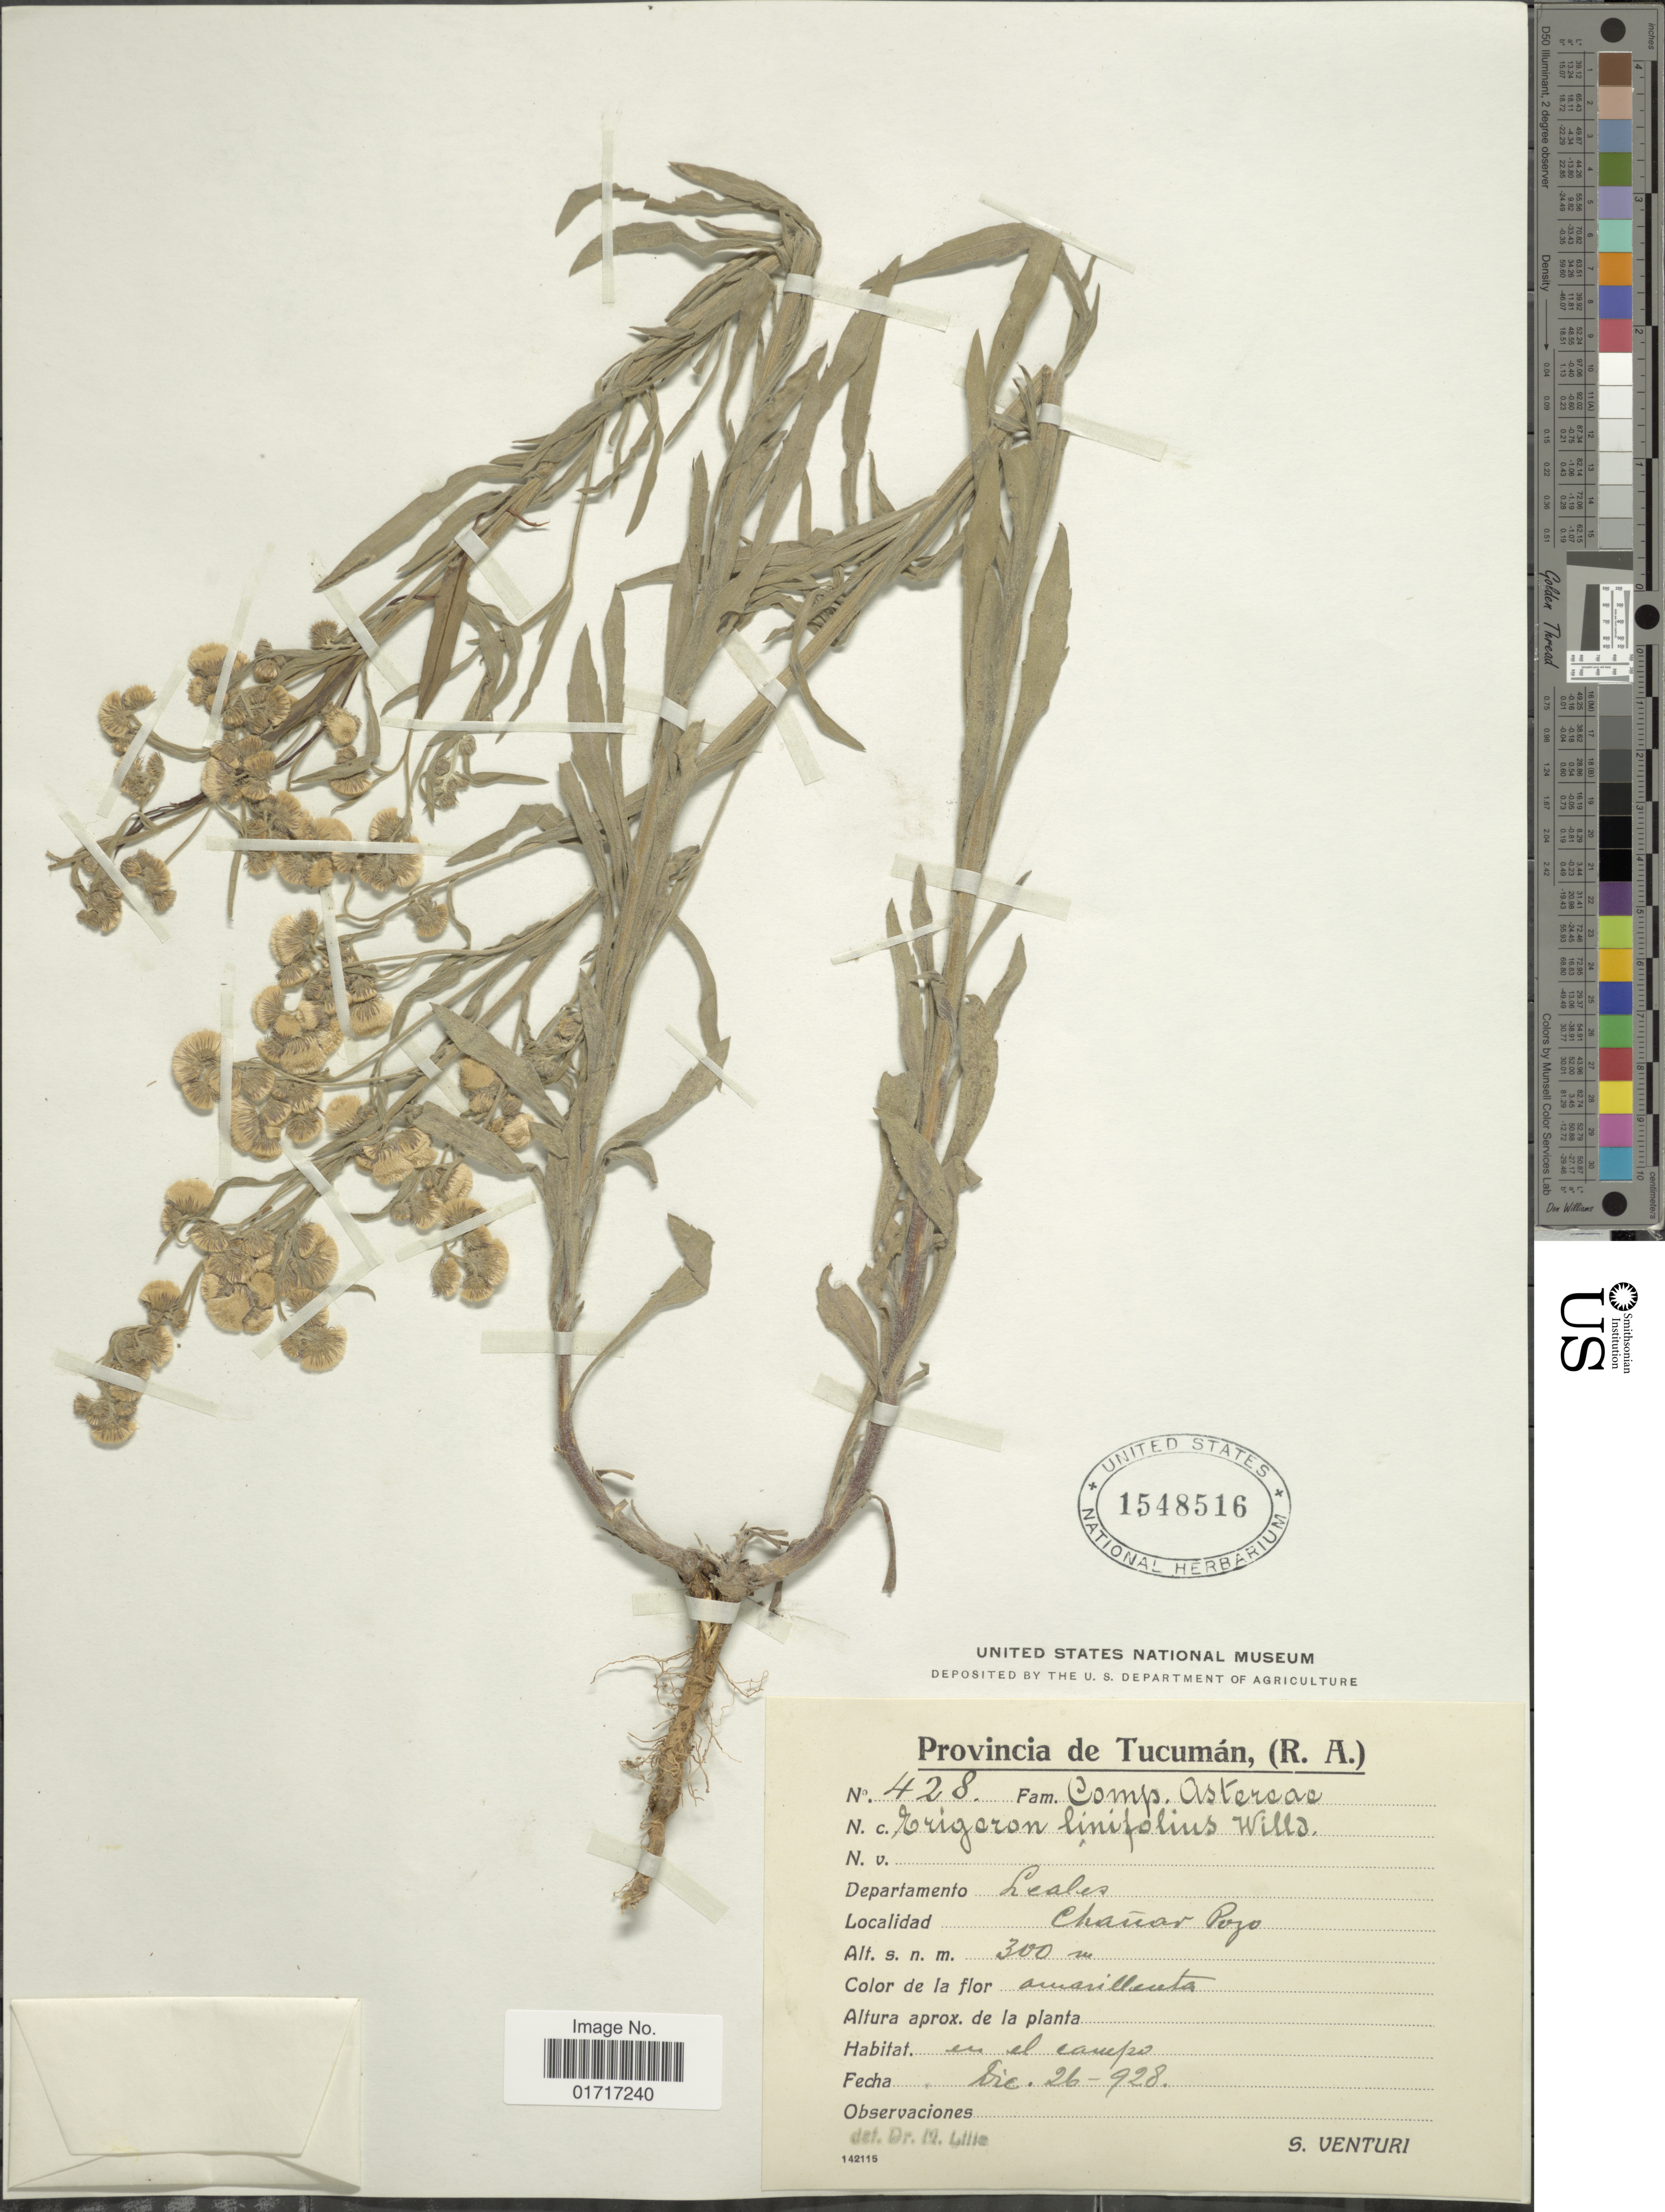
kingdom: Plantae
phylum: Tracheophyta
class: Magnoliopsida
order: Asterales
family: Asteraceae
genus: Erigeron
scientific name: Erigeron bonariensis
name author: L.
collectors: S. Venturi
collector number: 428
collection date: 1928-12-26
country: Argentina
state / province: Tucuman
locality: Provincia de Tucuman, (R. A.). Departamento Leales. Chanar Pojo.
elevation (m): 300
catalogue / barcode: US 1548516